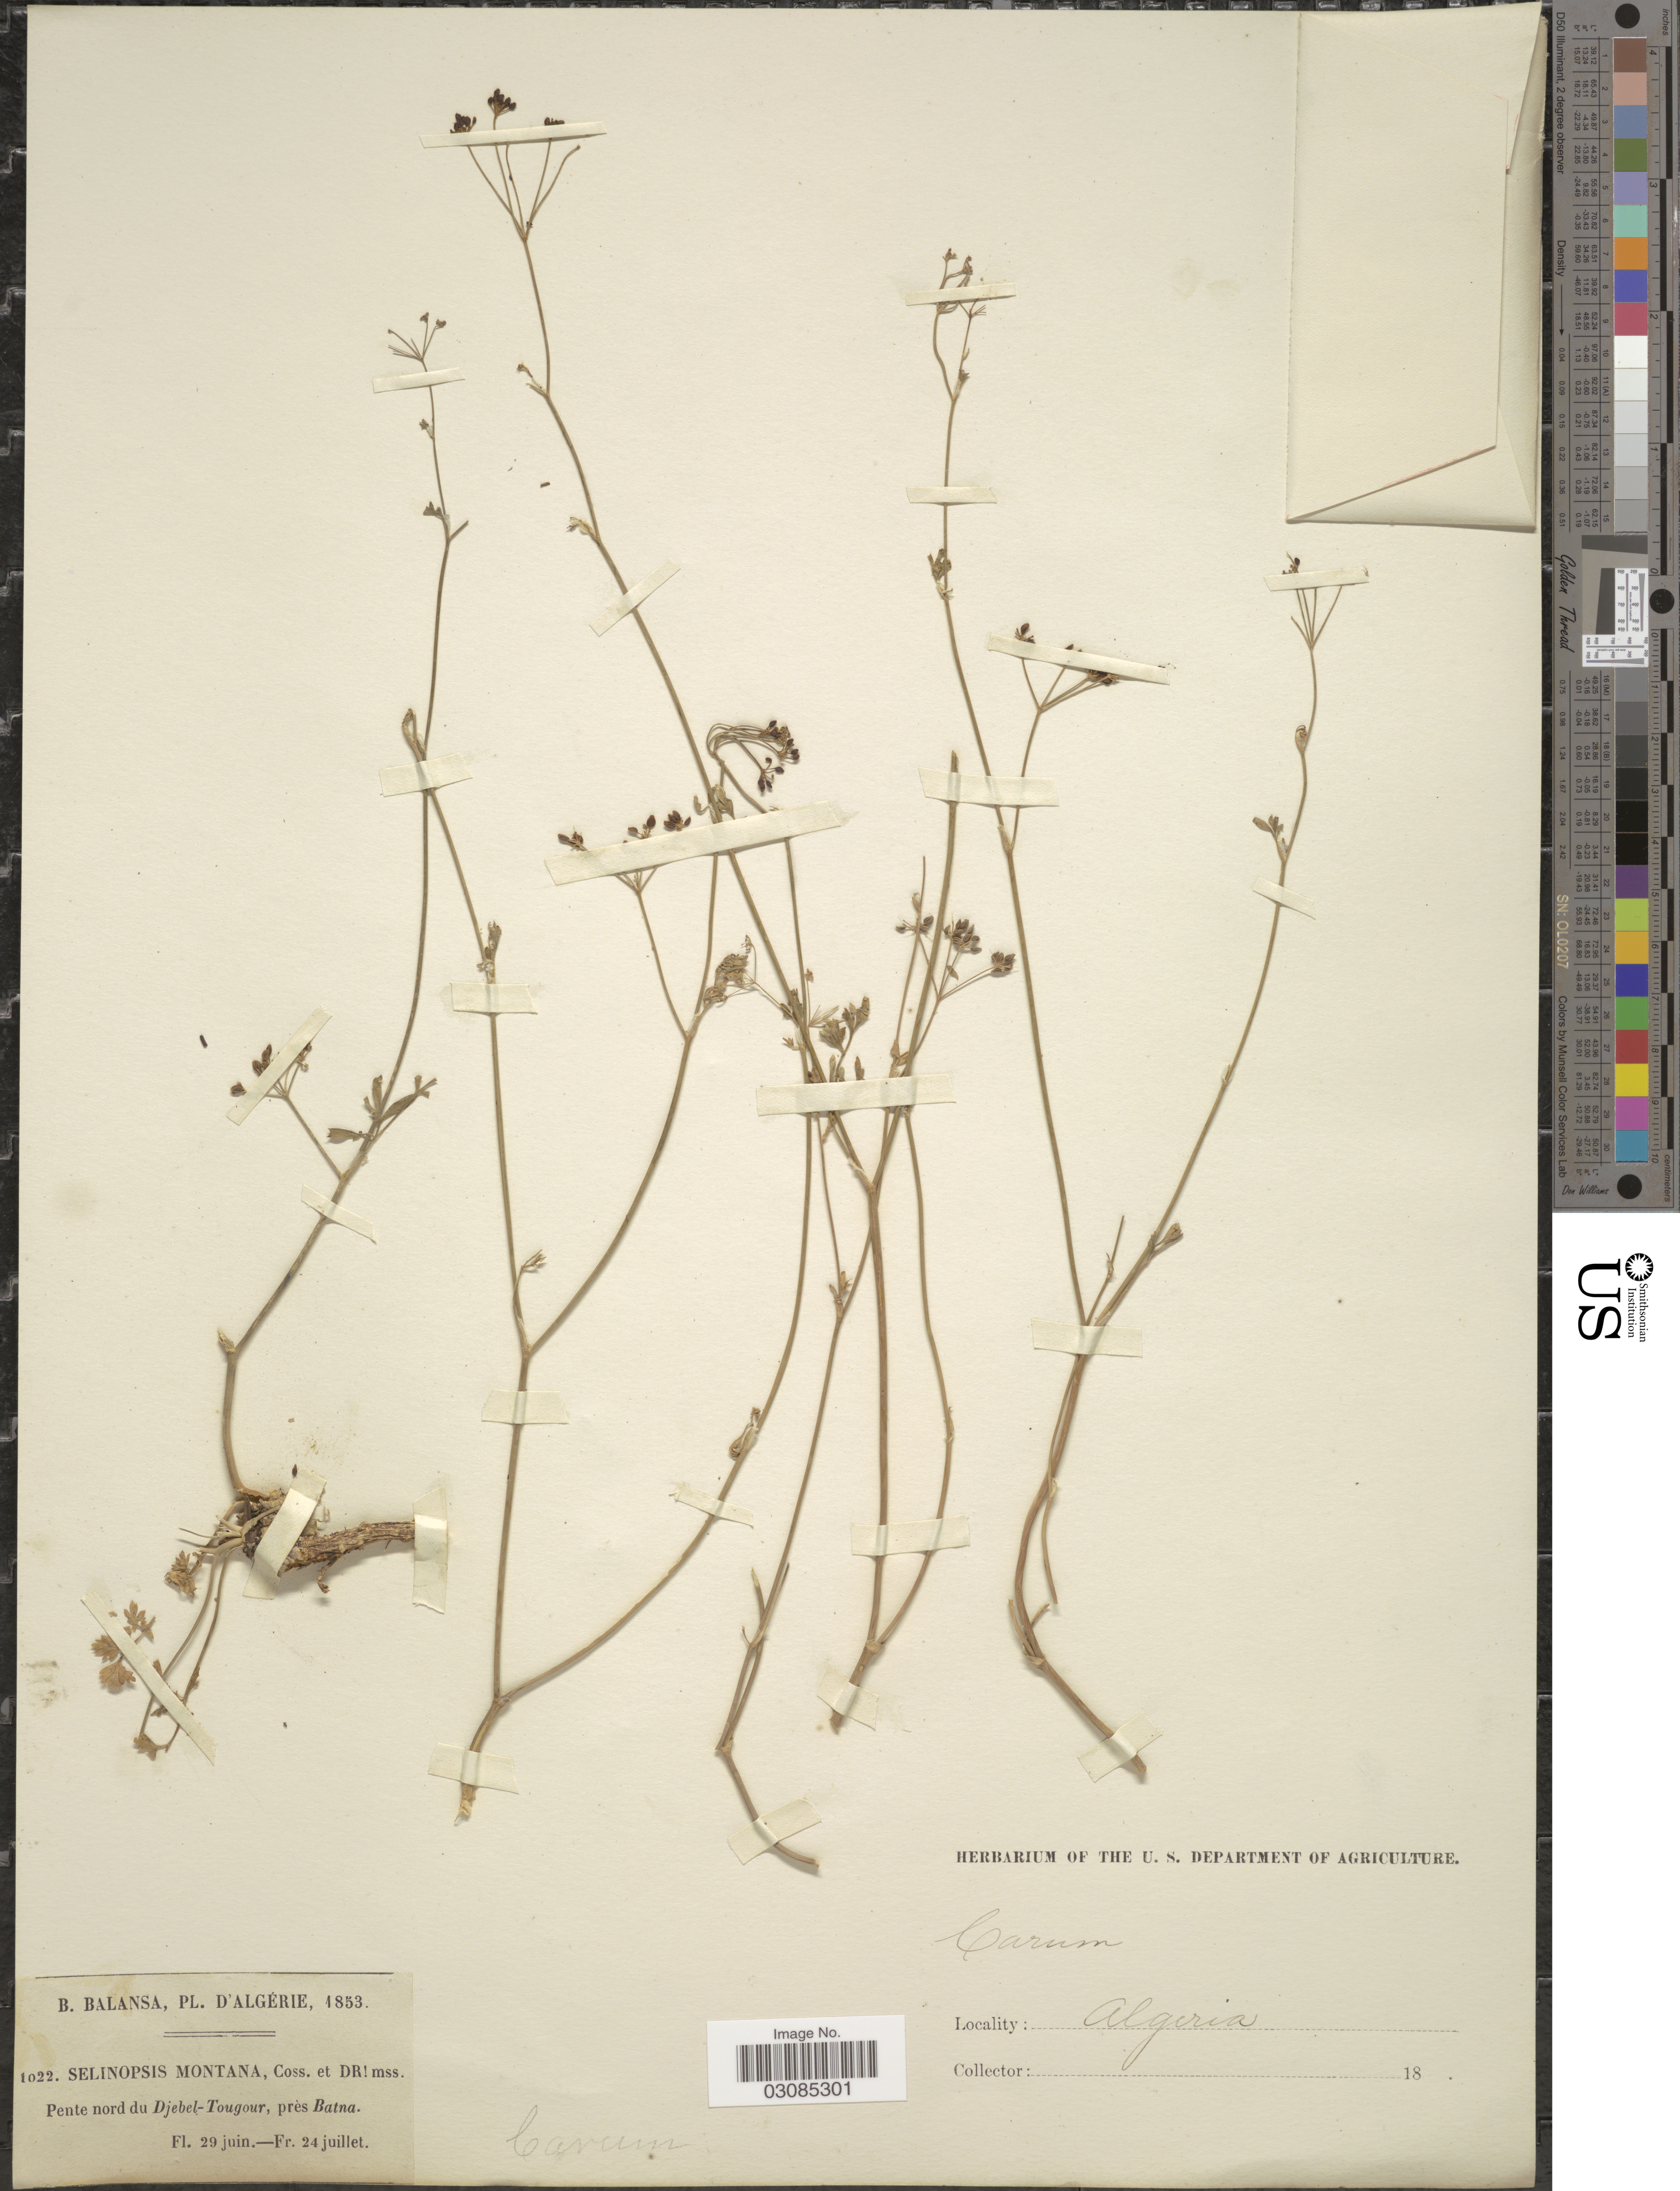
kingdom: Plantae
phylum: Tracheophyta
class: Magnoliopsida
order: Apiales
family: Apiaceae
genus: Carum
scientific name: Carum sp.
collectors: B. Balansa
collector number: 1022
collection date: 1853-06-29/1853-07-24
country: Algeria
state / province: Batna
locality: Pente nord du Djebel-Tougour, près Batna.